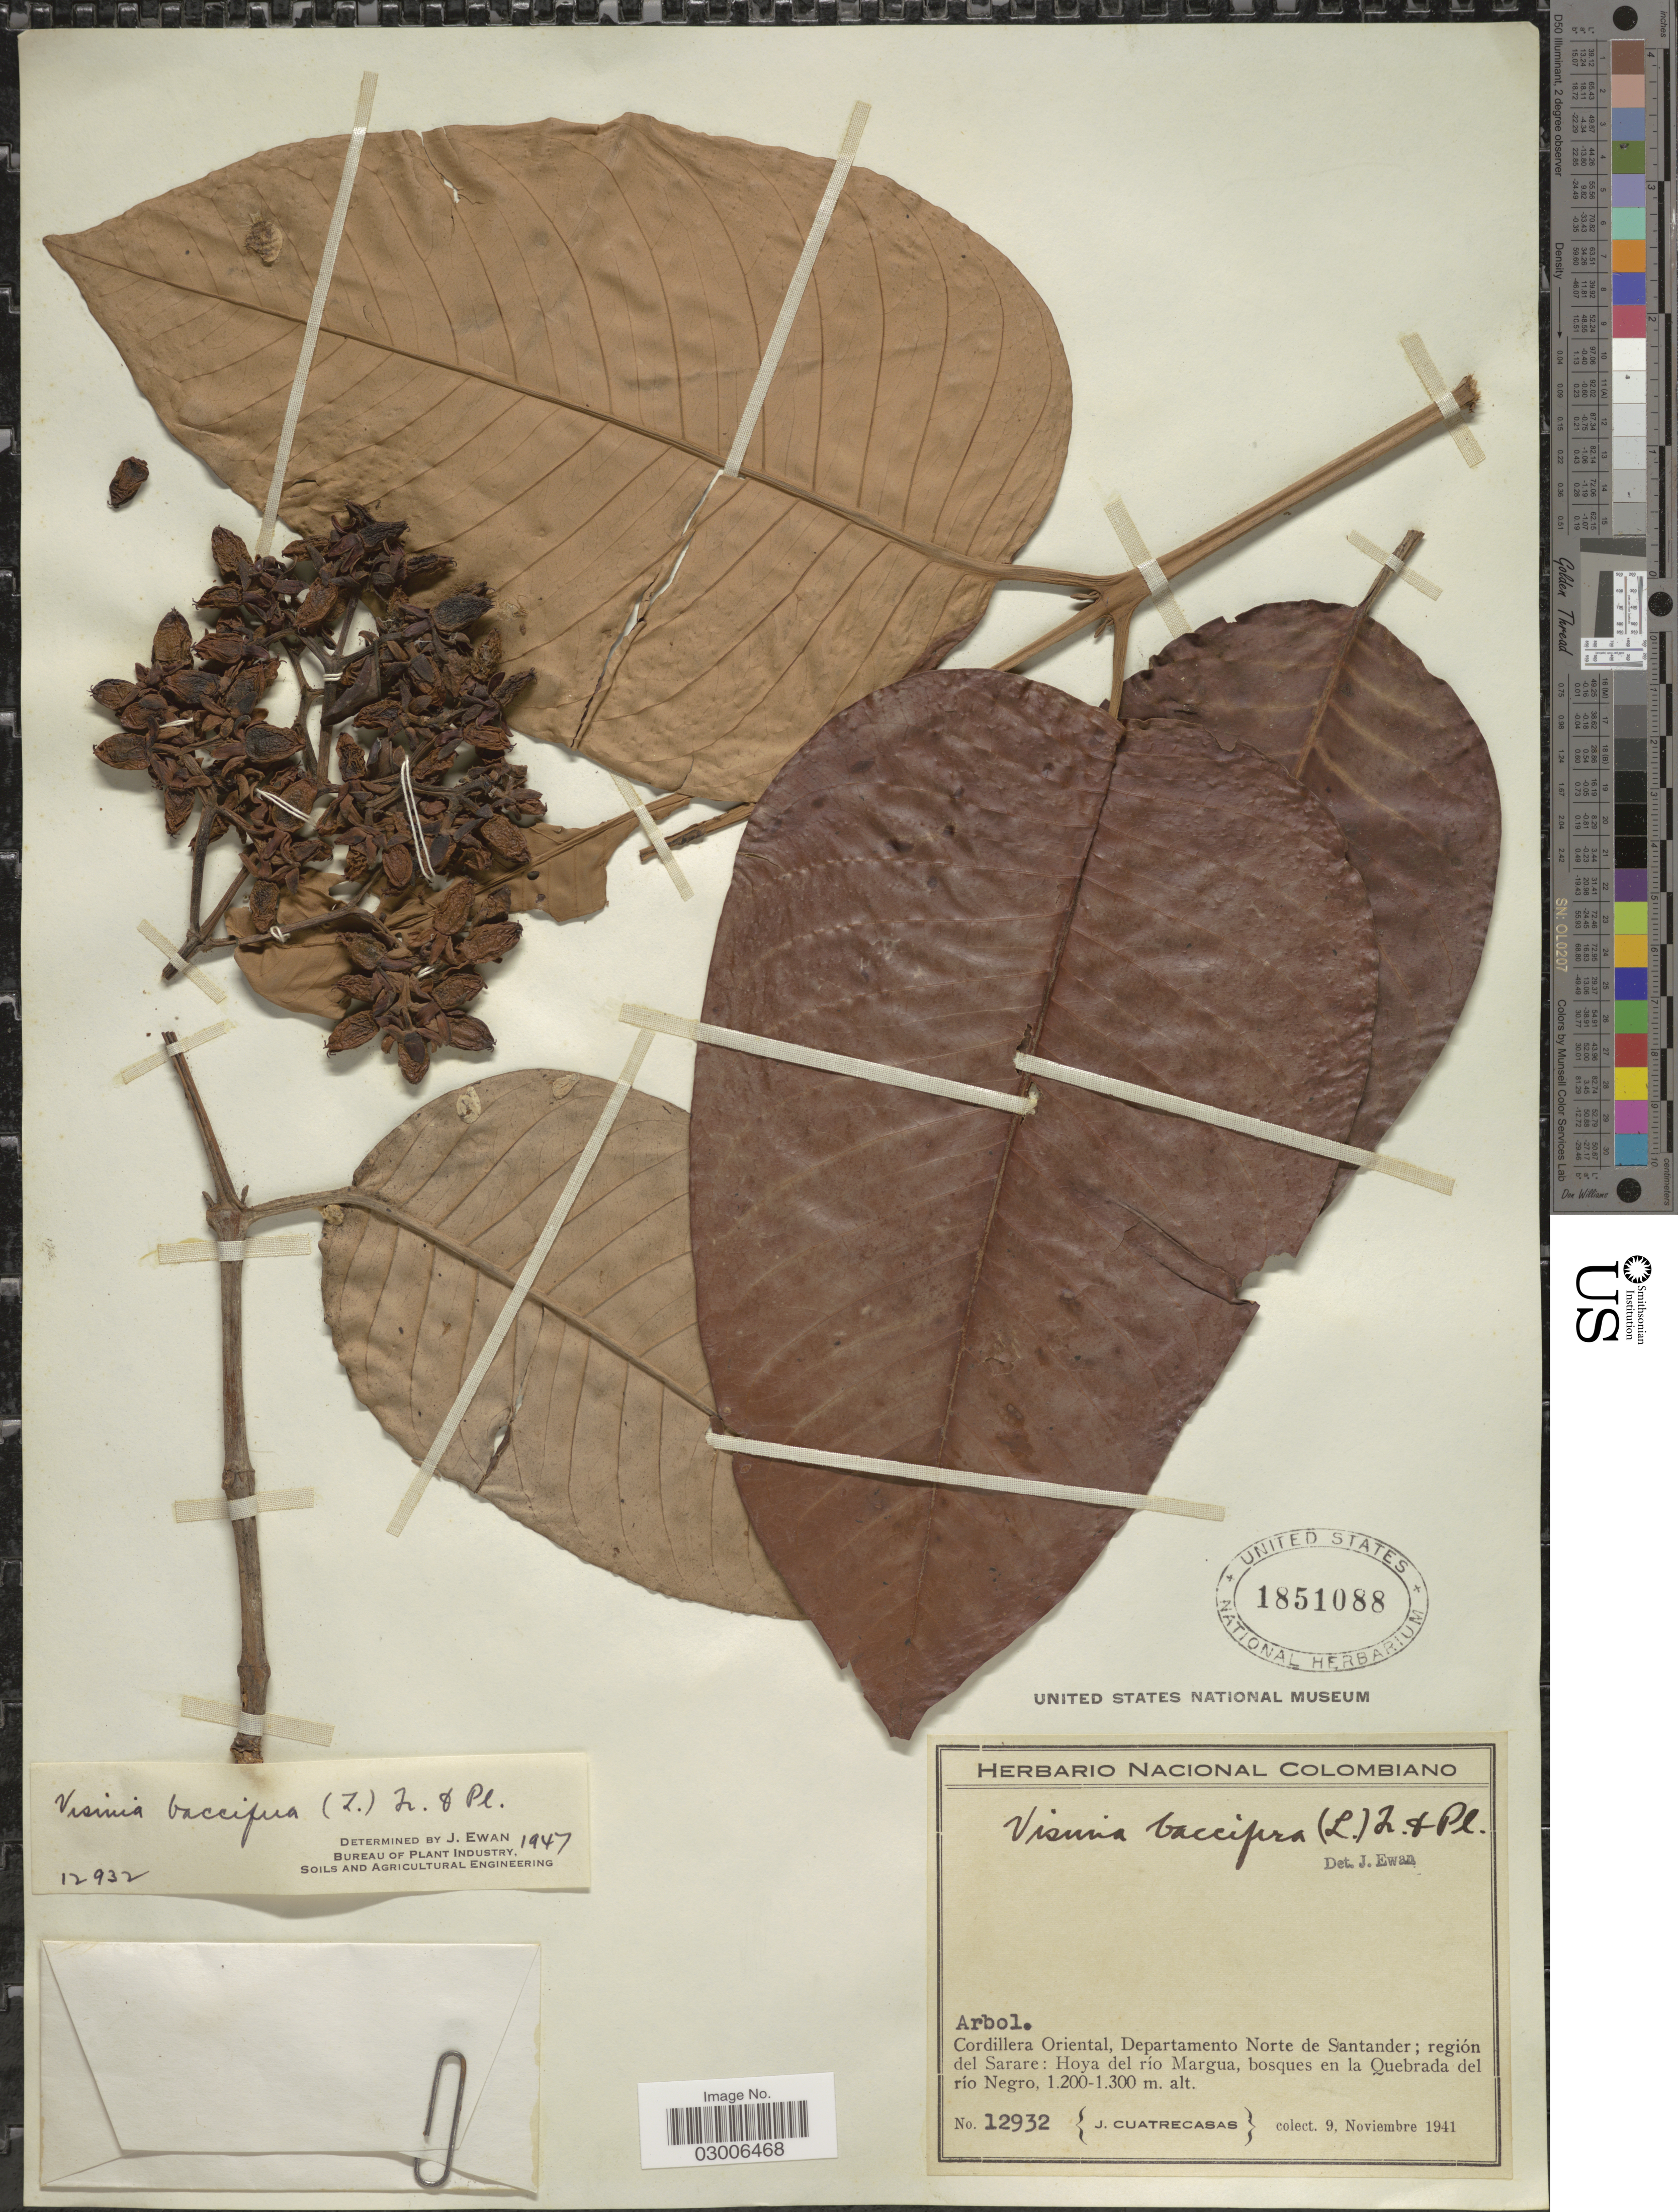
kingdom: Plantae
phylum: Tracheophyta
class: Magnoliopsida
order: Malpighiales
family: Hypericaceae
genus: Vismia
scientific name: Vismia baccifera subsp. baccifera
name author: (L.) Triana & Planch.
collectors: J. Cuatrecasas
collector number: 12932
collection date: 1941-11-09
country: Colombia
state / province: Norte de Santander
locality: Cordillera Oriental, Departamento Norte de Santander; región del Sarare: Hoya del río Margua, bosques en la Quebrada del río Negro.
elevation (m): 1200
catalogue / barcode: US 1851088